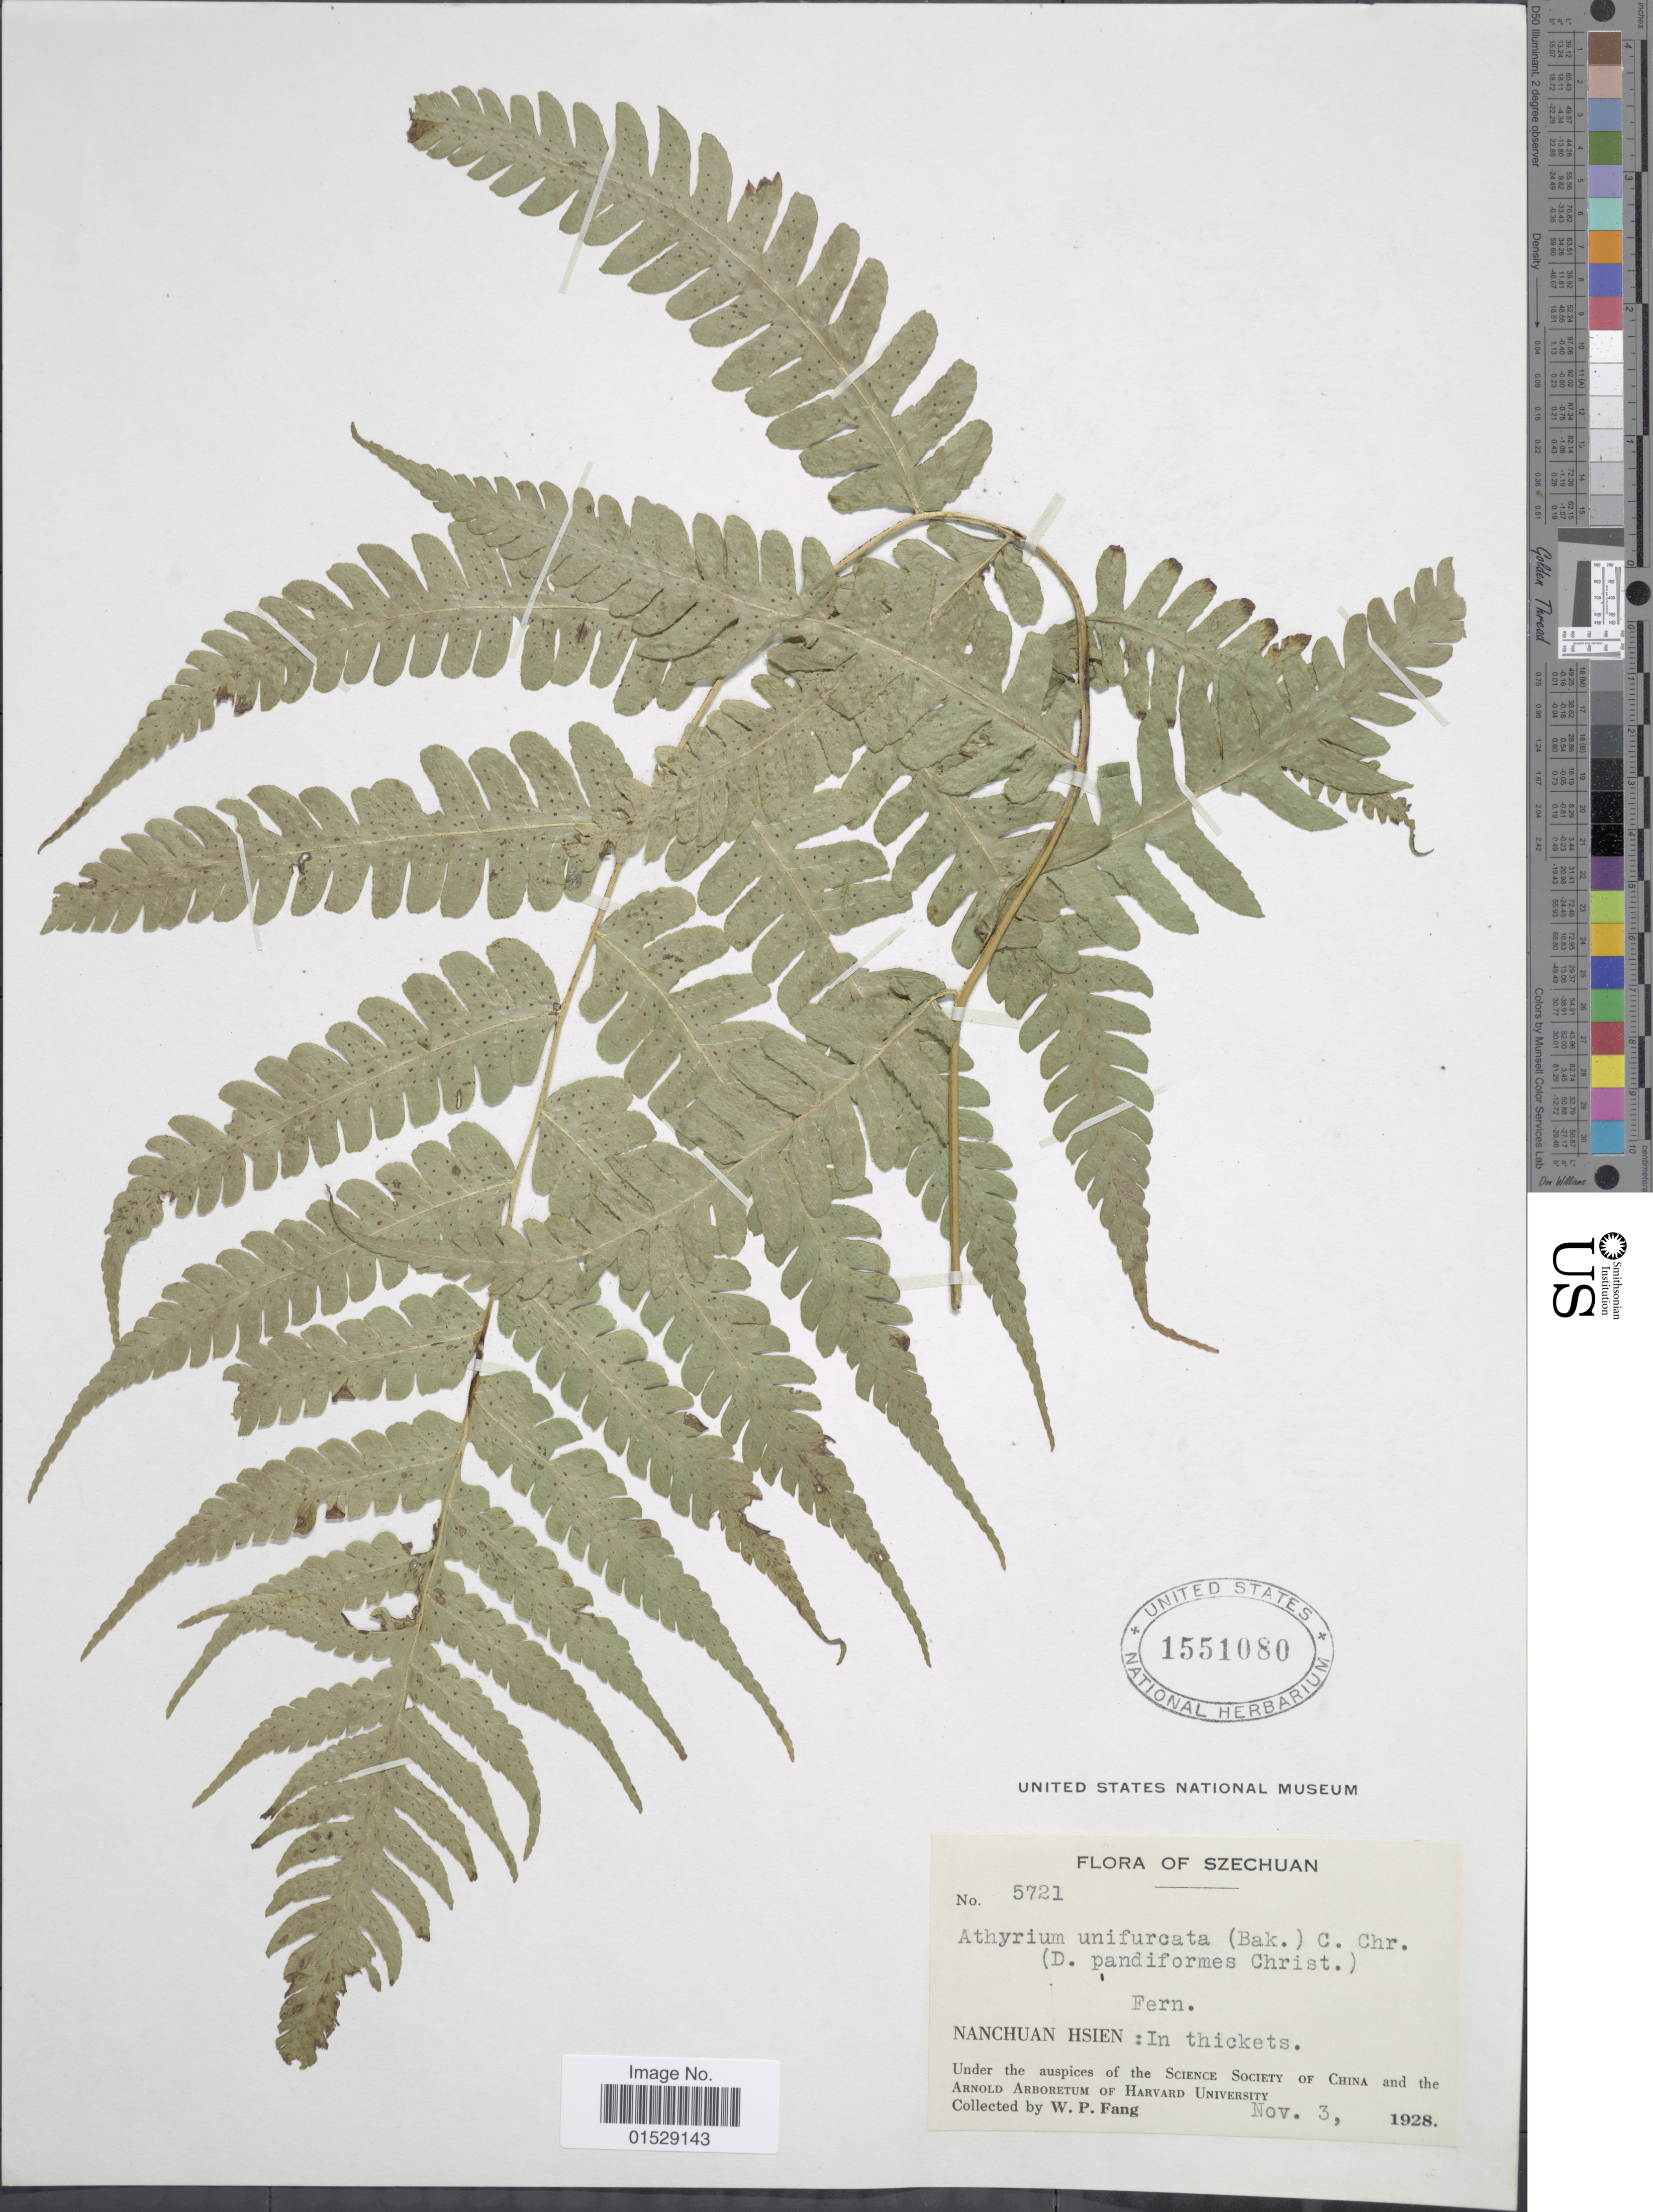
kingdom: Plantae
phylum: Tracheophyta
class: Polypodiopsida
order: Polypodiales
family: Athyriaceae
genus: Deparia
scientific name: Deparia unifurcata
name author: (Baker) M. Kato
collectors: W. P. Fang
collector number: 5721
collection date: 1928-11-03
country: China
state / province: Sichuan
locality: Szechuan, Nanchuan Hsien, in thickets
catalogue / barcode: US 1551080